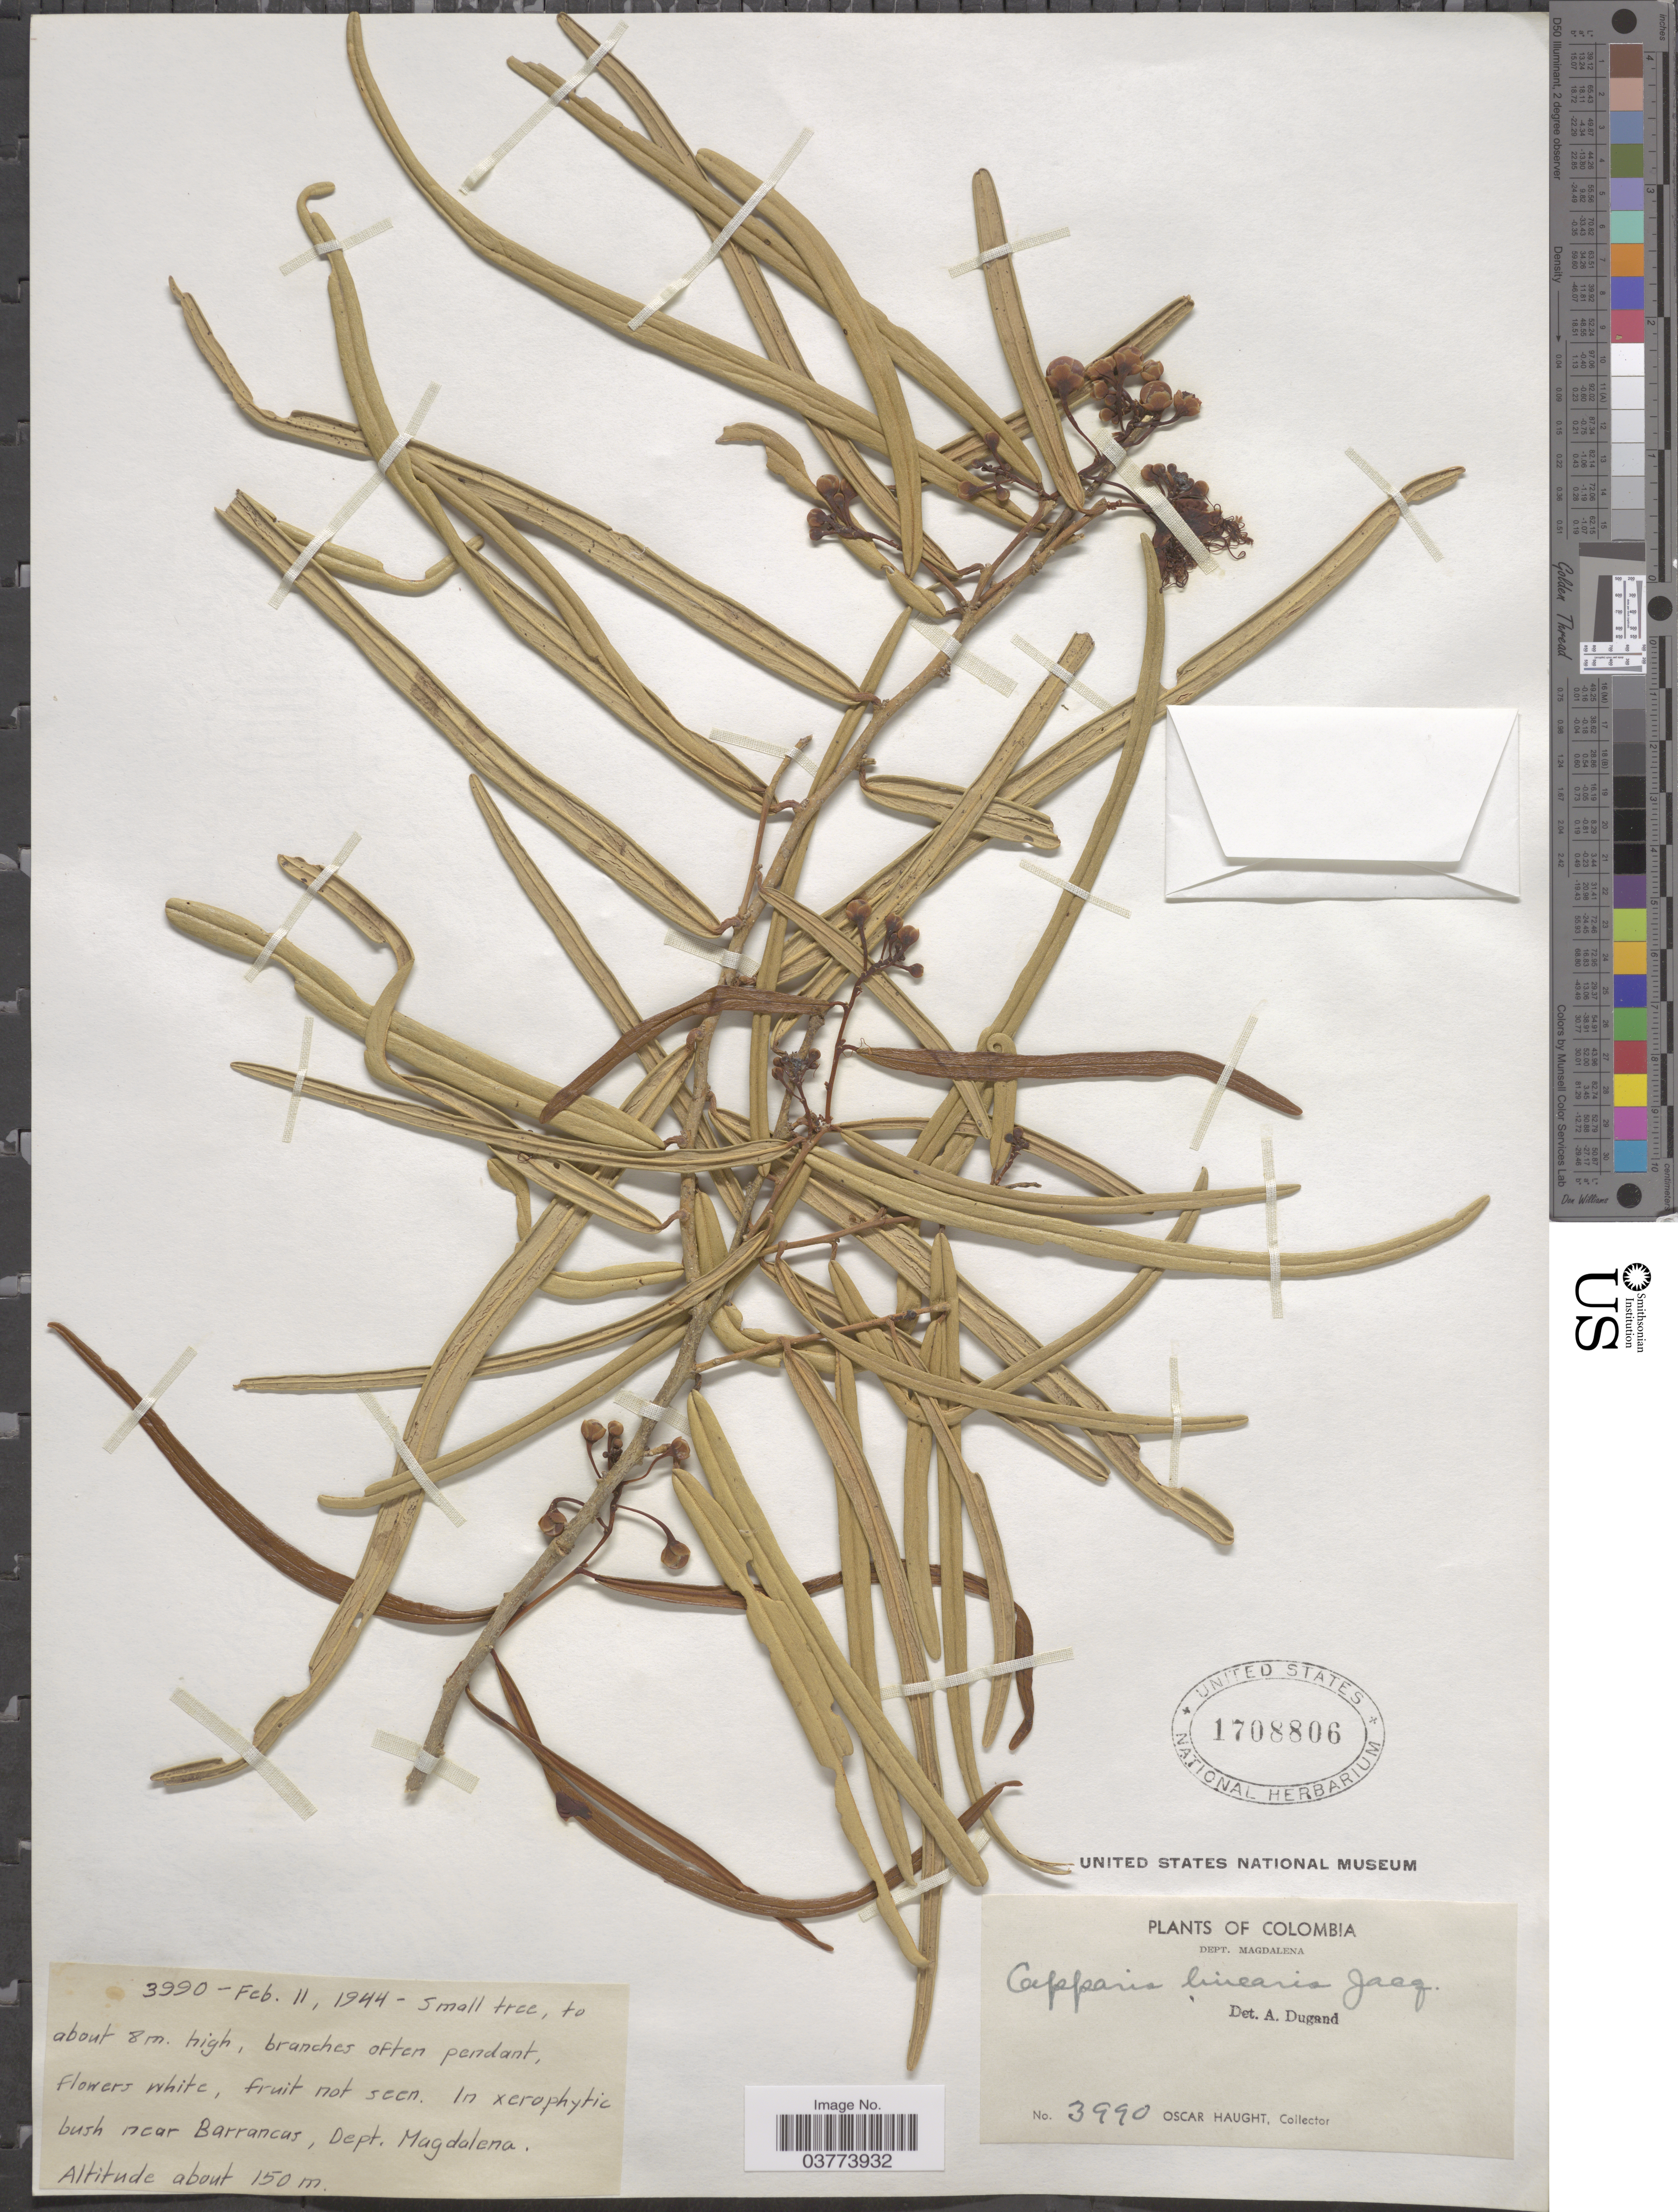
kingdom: Plantae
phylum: Tracheophyta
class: Magnoliopsida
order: Brassicales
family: Capparaceae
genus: Cynophalla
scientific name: Cynophalla linearis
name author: (Jacq.) J. Presl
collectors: O. L. Haught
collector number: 3990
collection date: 1944-02-11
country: Colombia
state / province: Magdalena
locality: Dept. Magdalena. In xerophytic bush near Barrancas.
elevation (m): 150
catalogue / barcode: US 1708806